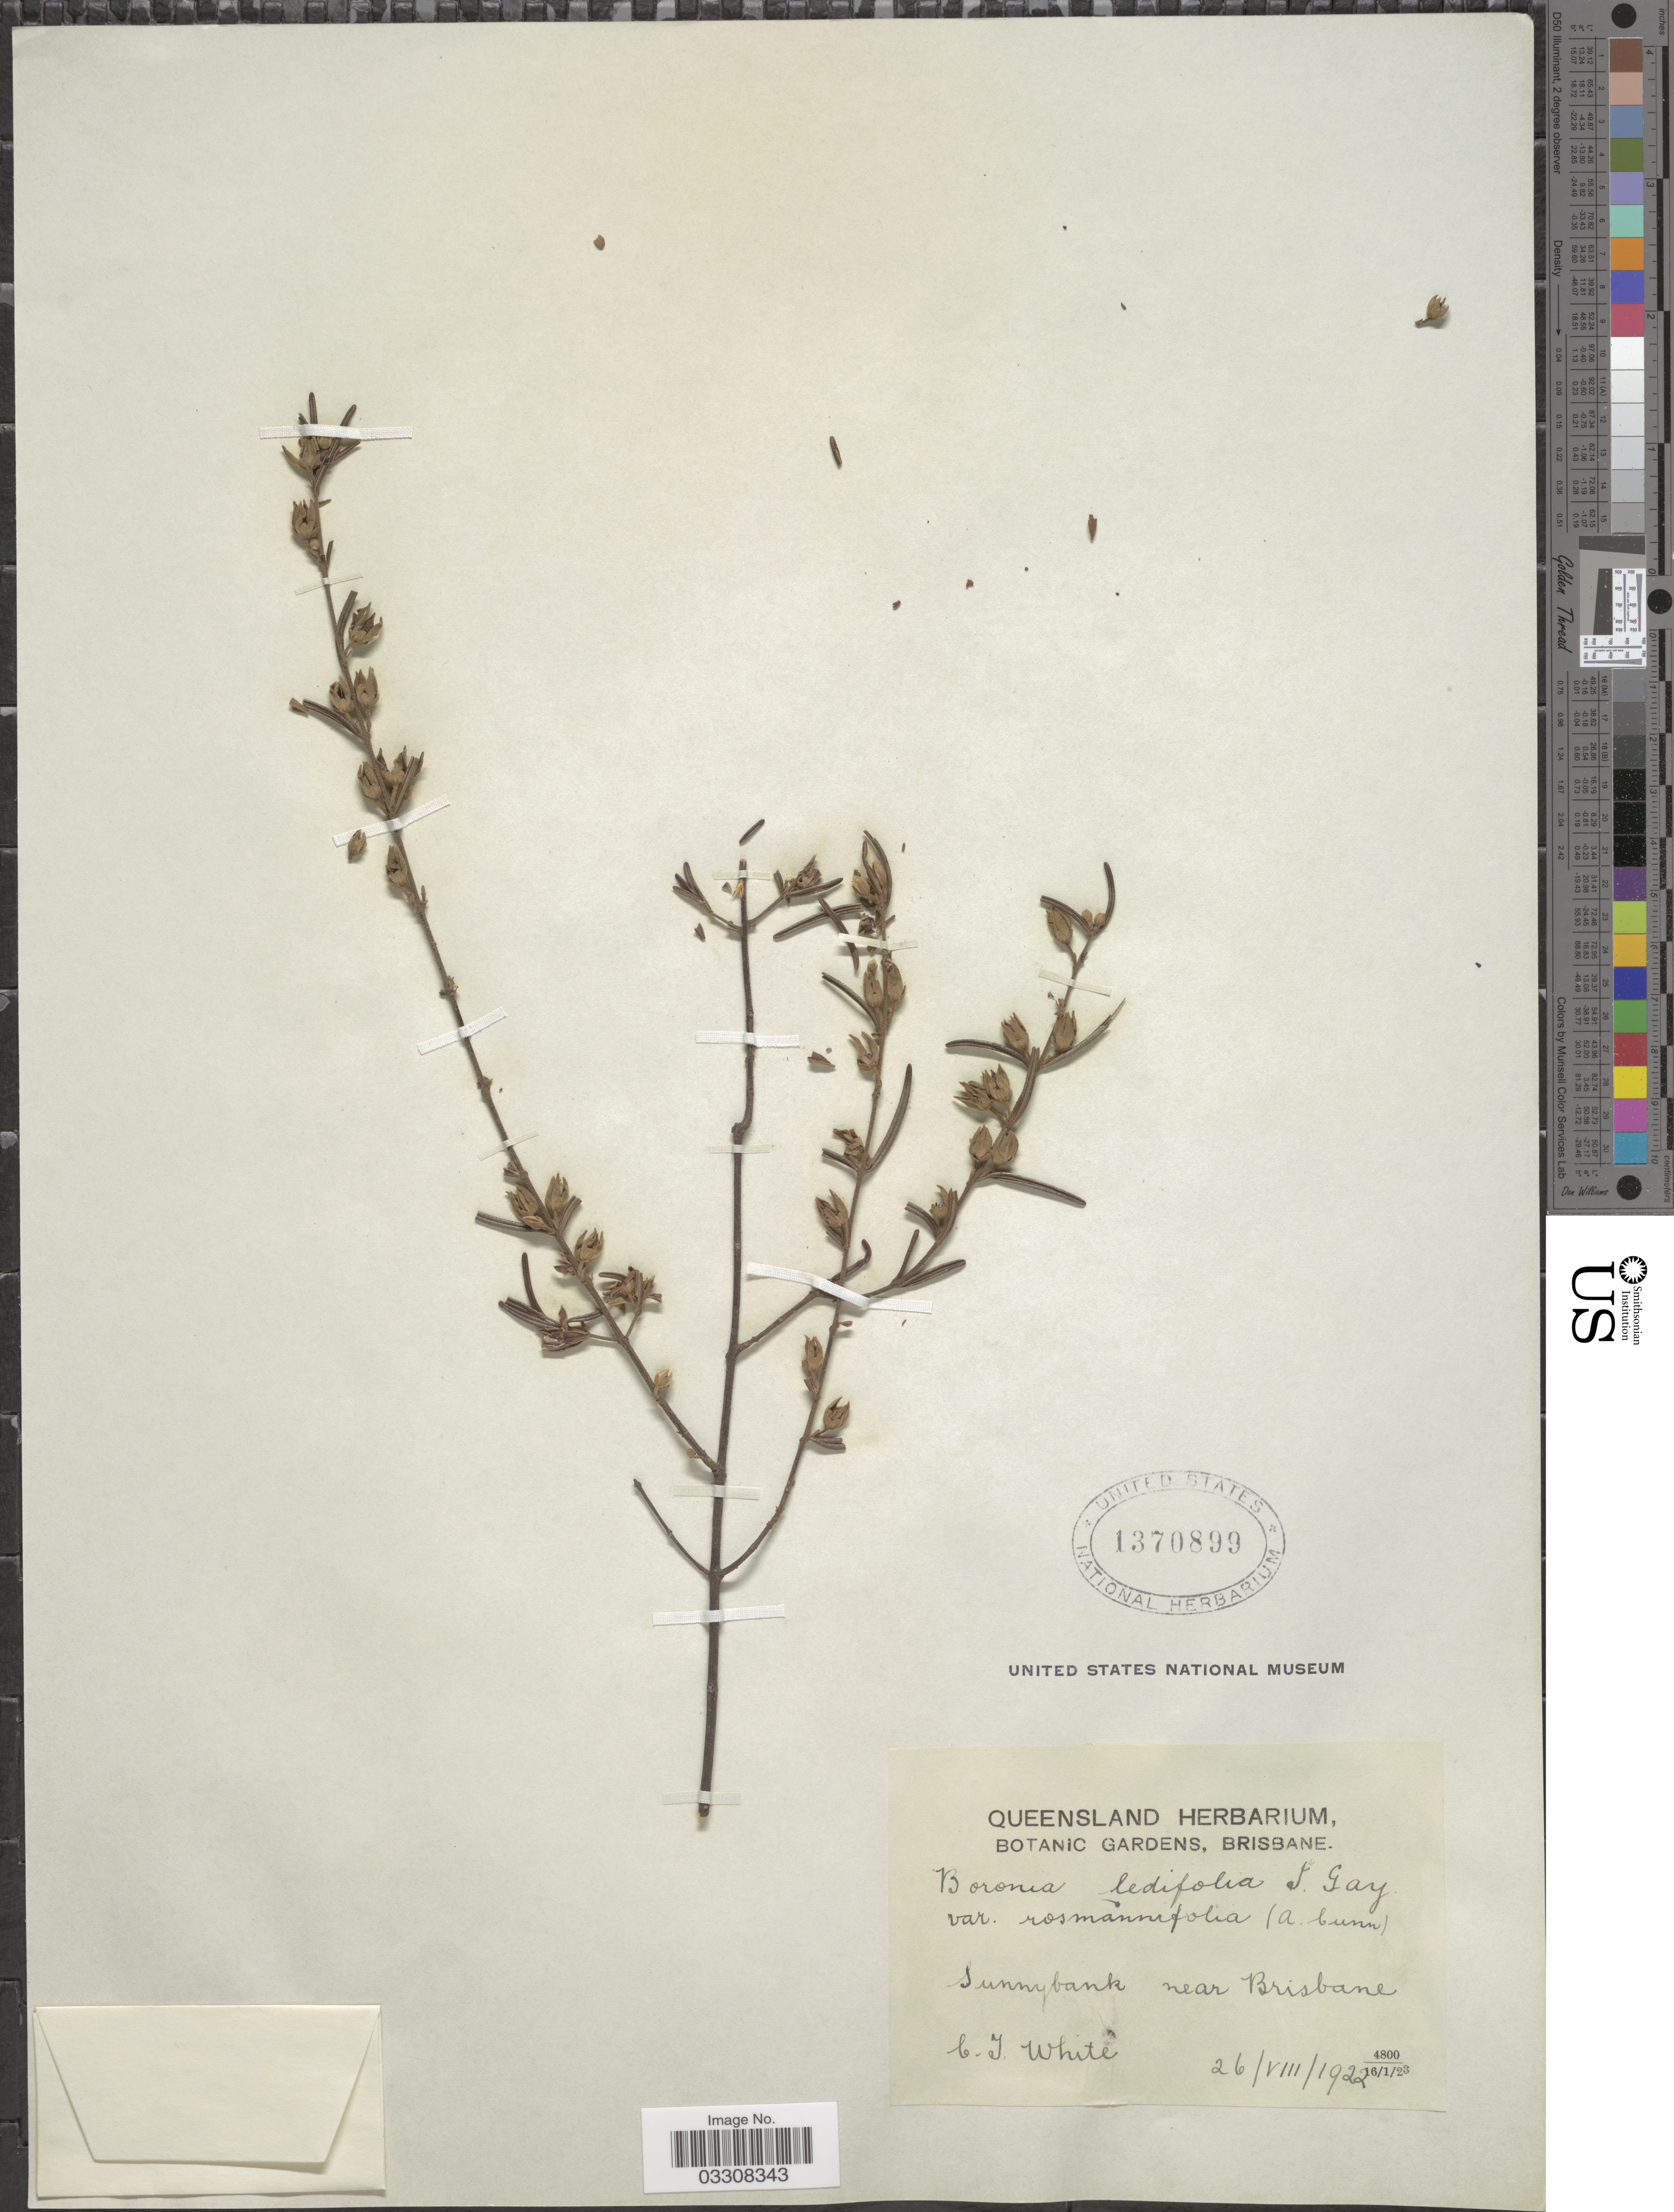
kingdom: Plantae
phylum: Tracheophyta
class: Magnoliopsida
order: Sapindales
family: Rutaceae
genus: Boronia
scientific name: Boronia rosmarinifolia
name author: A. Cunn.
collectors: C. T. White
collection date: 1922-07-26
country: Australia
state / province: Queensland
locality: Sunnybank near Brisbane.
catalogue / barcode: US 1370899